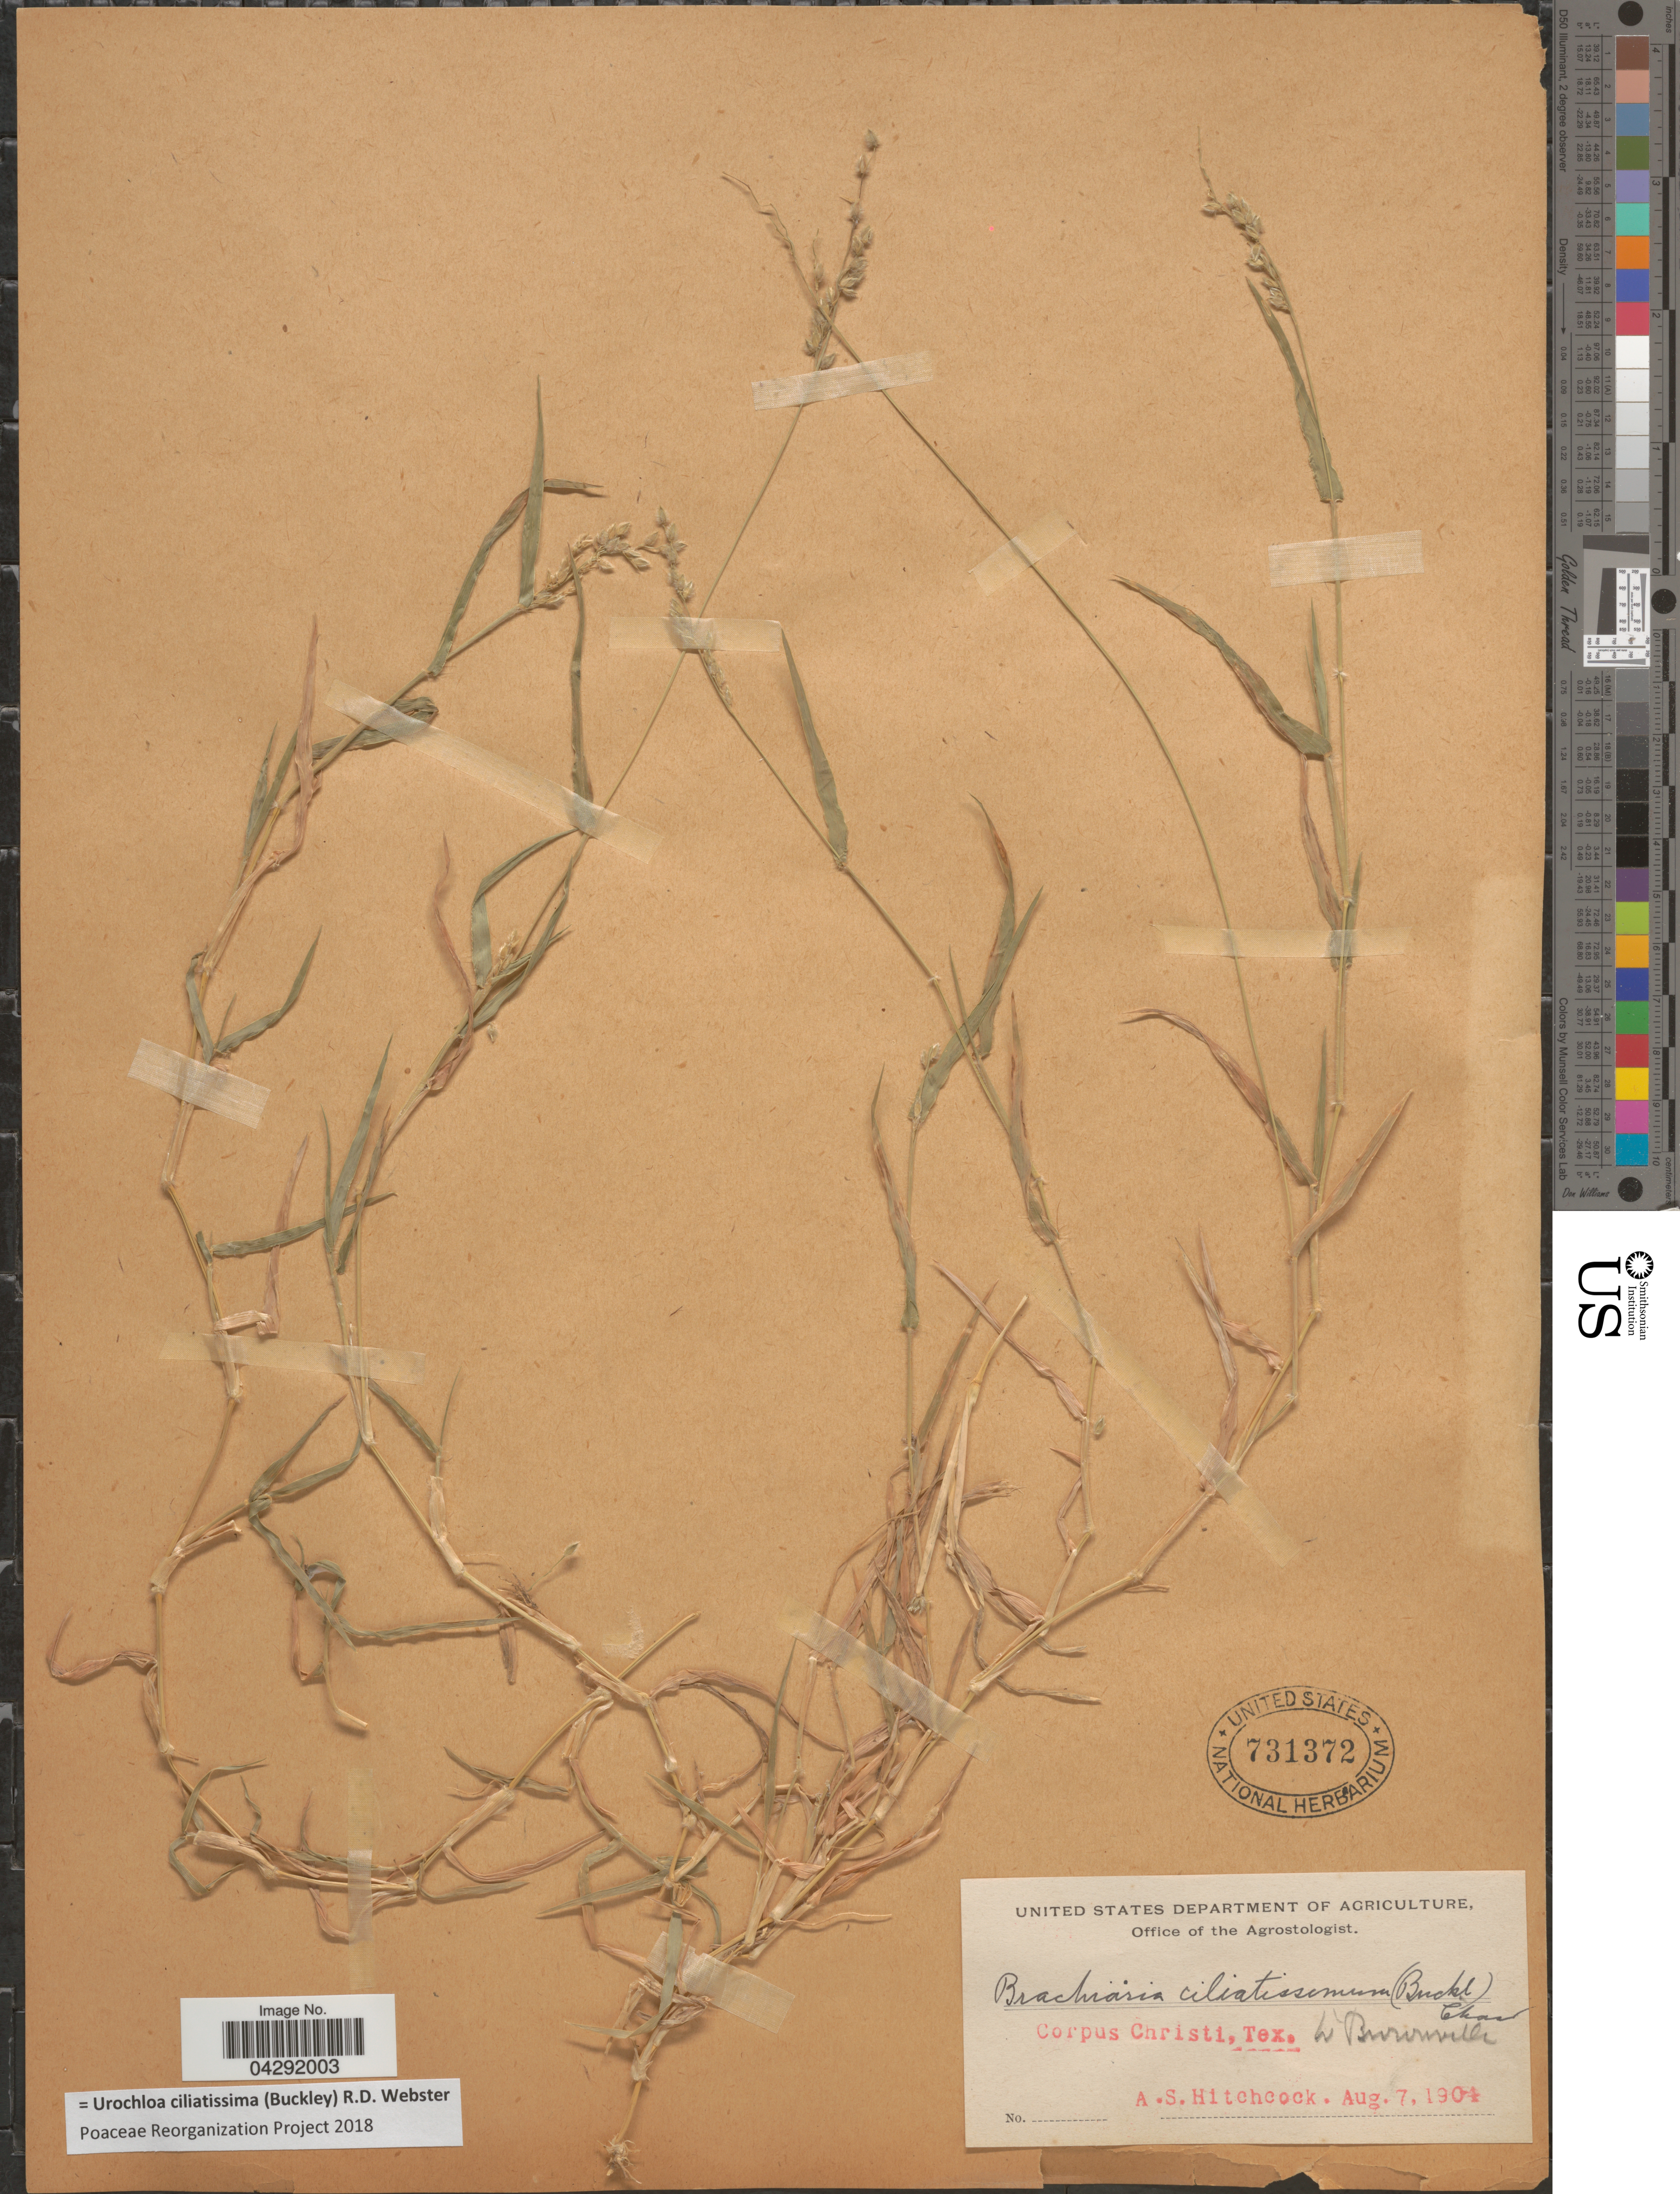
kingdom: Plantae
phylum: Tracheophyta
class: Liliopsida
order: Poales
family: Poaceae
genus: Urochloa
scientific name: Urochloa ciliatissima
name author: (Buckley) R.D. Webster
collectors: A. S. Hitchcock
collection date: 1904-08-07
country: United States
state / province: Texas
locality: Corpus Christi.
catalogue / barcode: US 731372